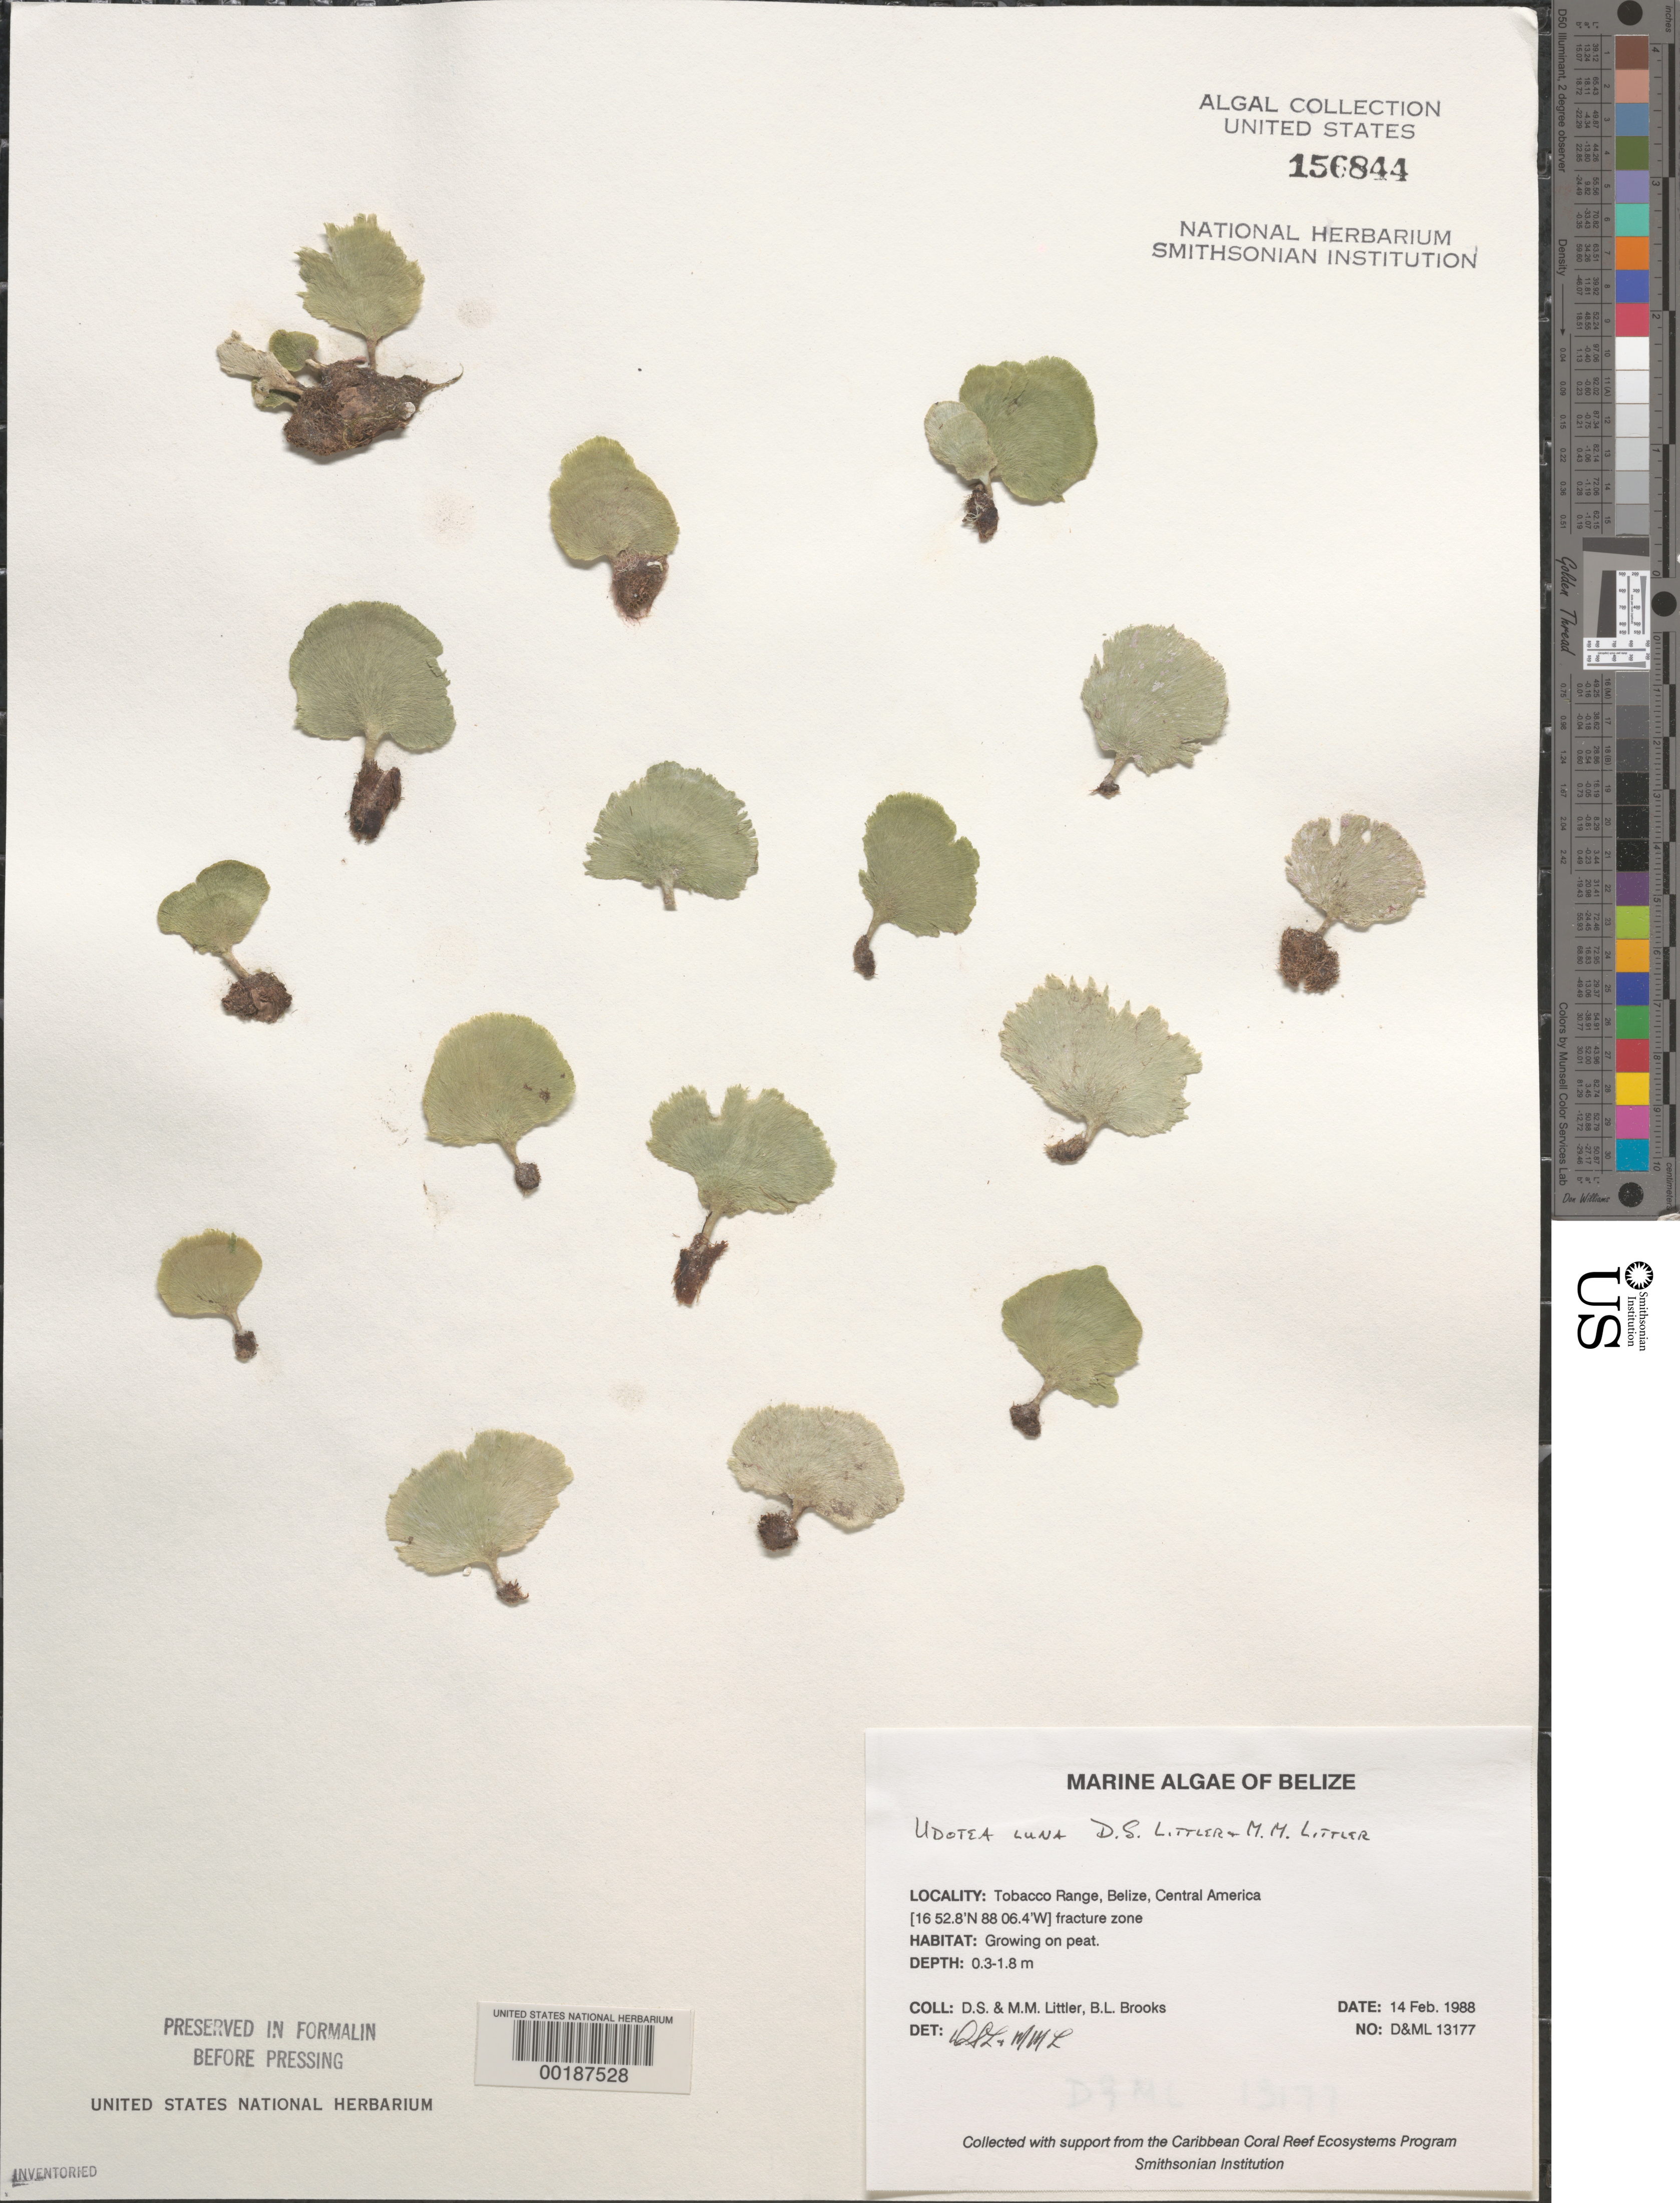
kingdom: Plantae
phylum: Chlorophyta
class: Ulvophyceae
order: Bryopsidales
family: Udoteaceae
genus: Udotea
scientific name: Udotea luna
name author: D.S. Littler & Littler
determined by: Littler, D. S.; Littler, M. M.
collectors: D. S. Littler, M. M. Littler & B. Brooks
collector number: D&ML 13177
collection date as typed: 14 Feb 1988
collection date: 1988-02-14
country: Belize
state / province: Stann Creek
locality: Tobacco Range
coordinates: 16 52' 48" N, 88 06' 24" W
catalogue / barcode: US 156844